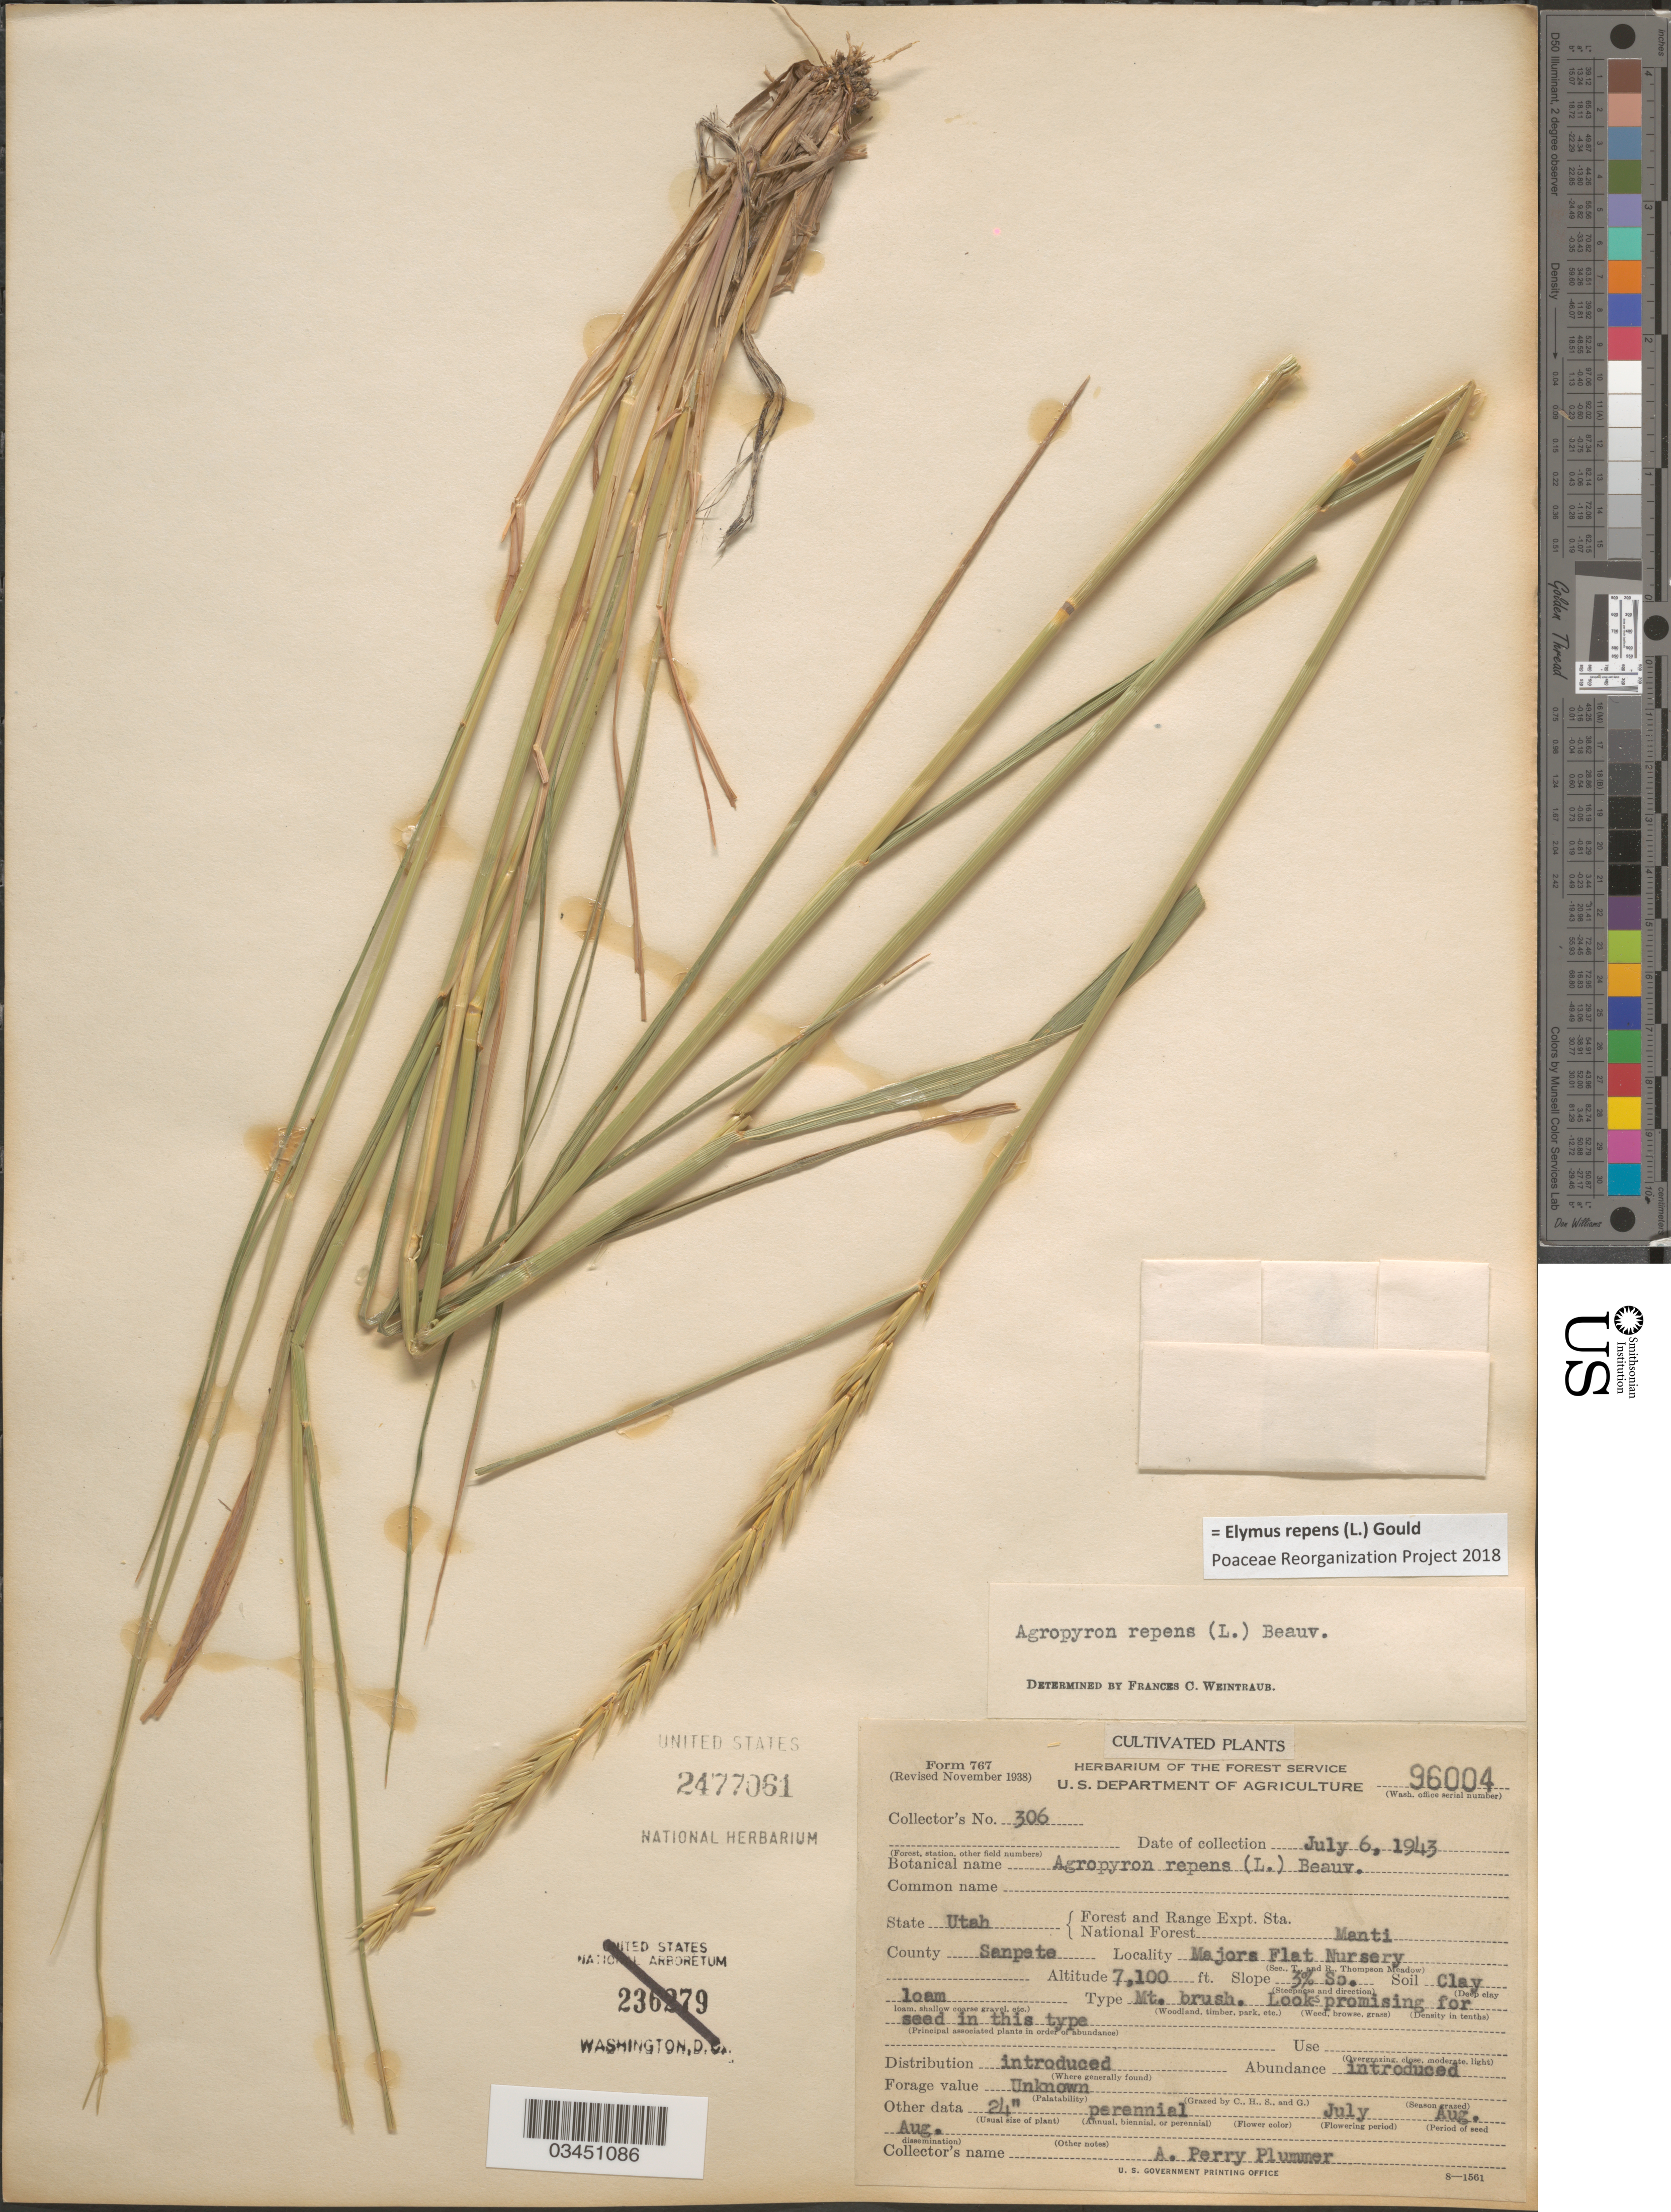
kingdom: Plantae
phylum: Tracheophyta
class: Liliopsida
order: Poales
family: Poaceae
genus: Elymus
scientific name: Elymus repens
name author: (L.) Gould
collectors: A. Plummer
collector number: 306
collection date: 1943-07-06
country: United States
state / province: Utah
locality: Forest and Range Expt. Sta. National Forest Manti. County Sanpete. Majors Flat Nursery.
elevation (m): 2164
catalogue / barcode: US 2477061